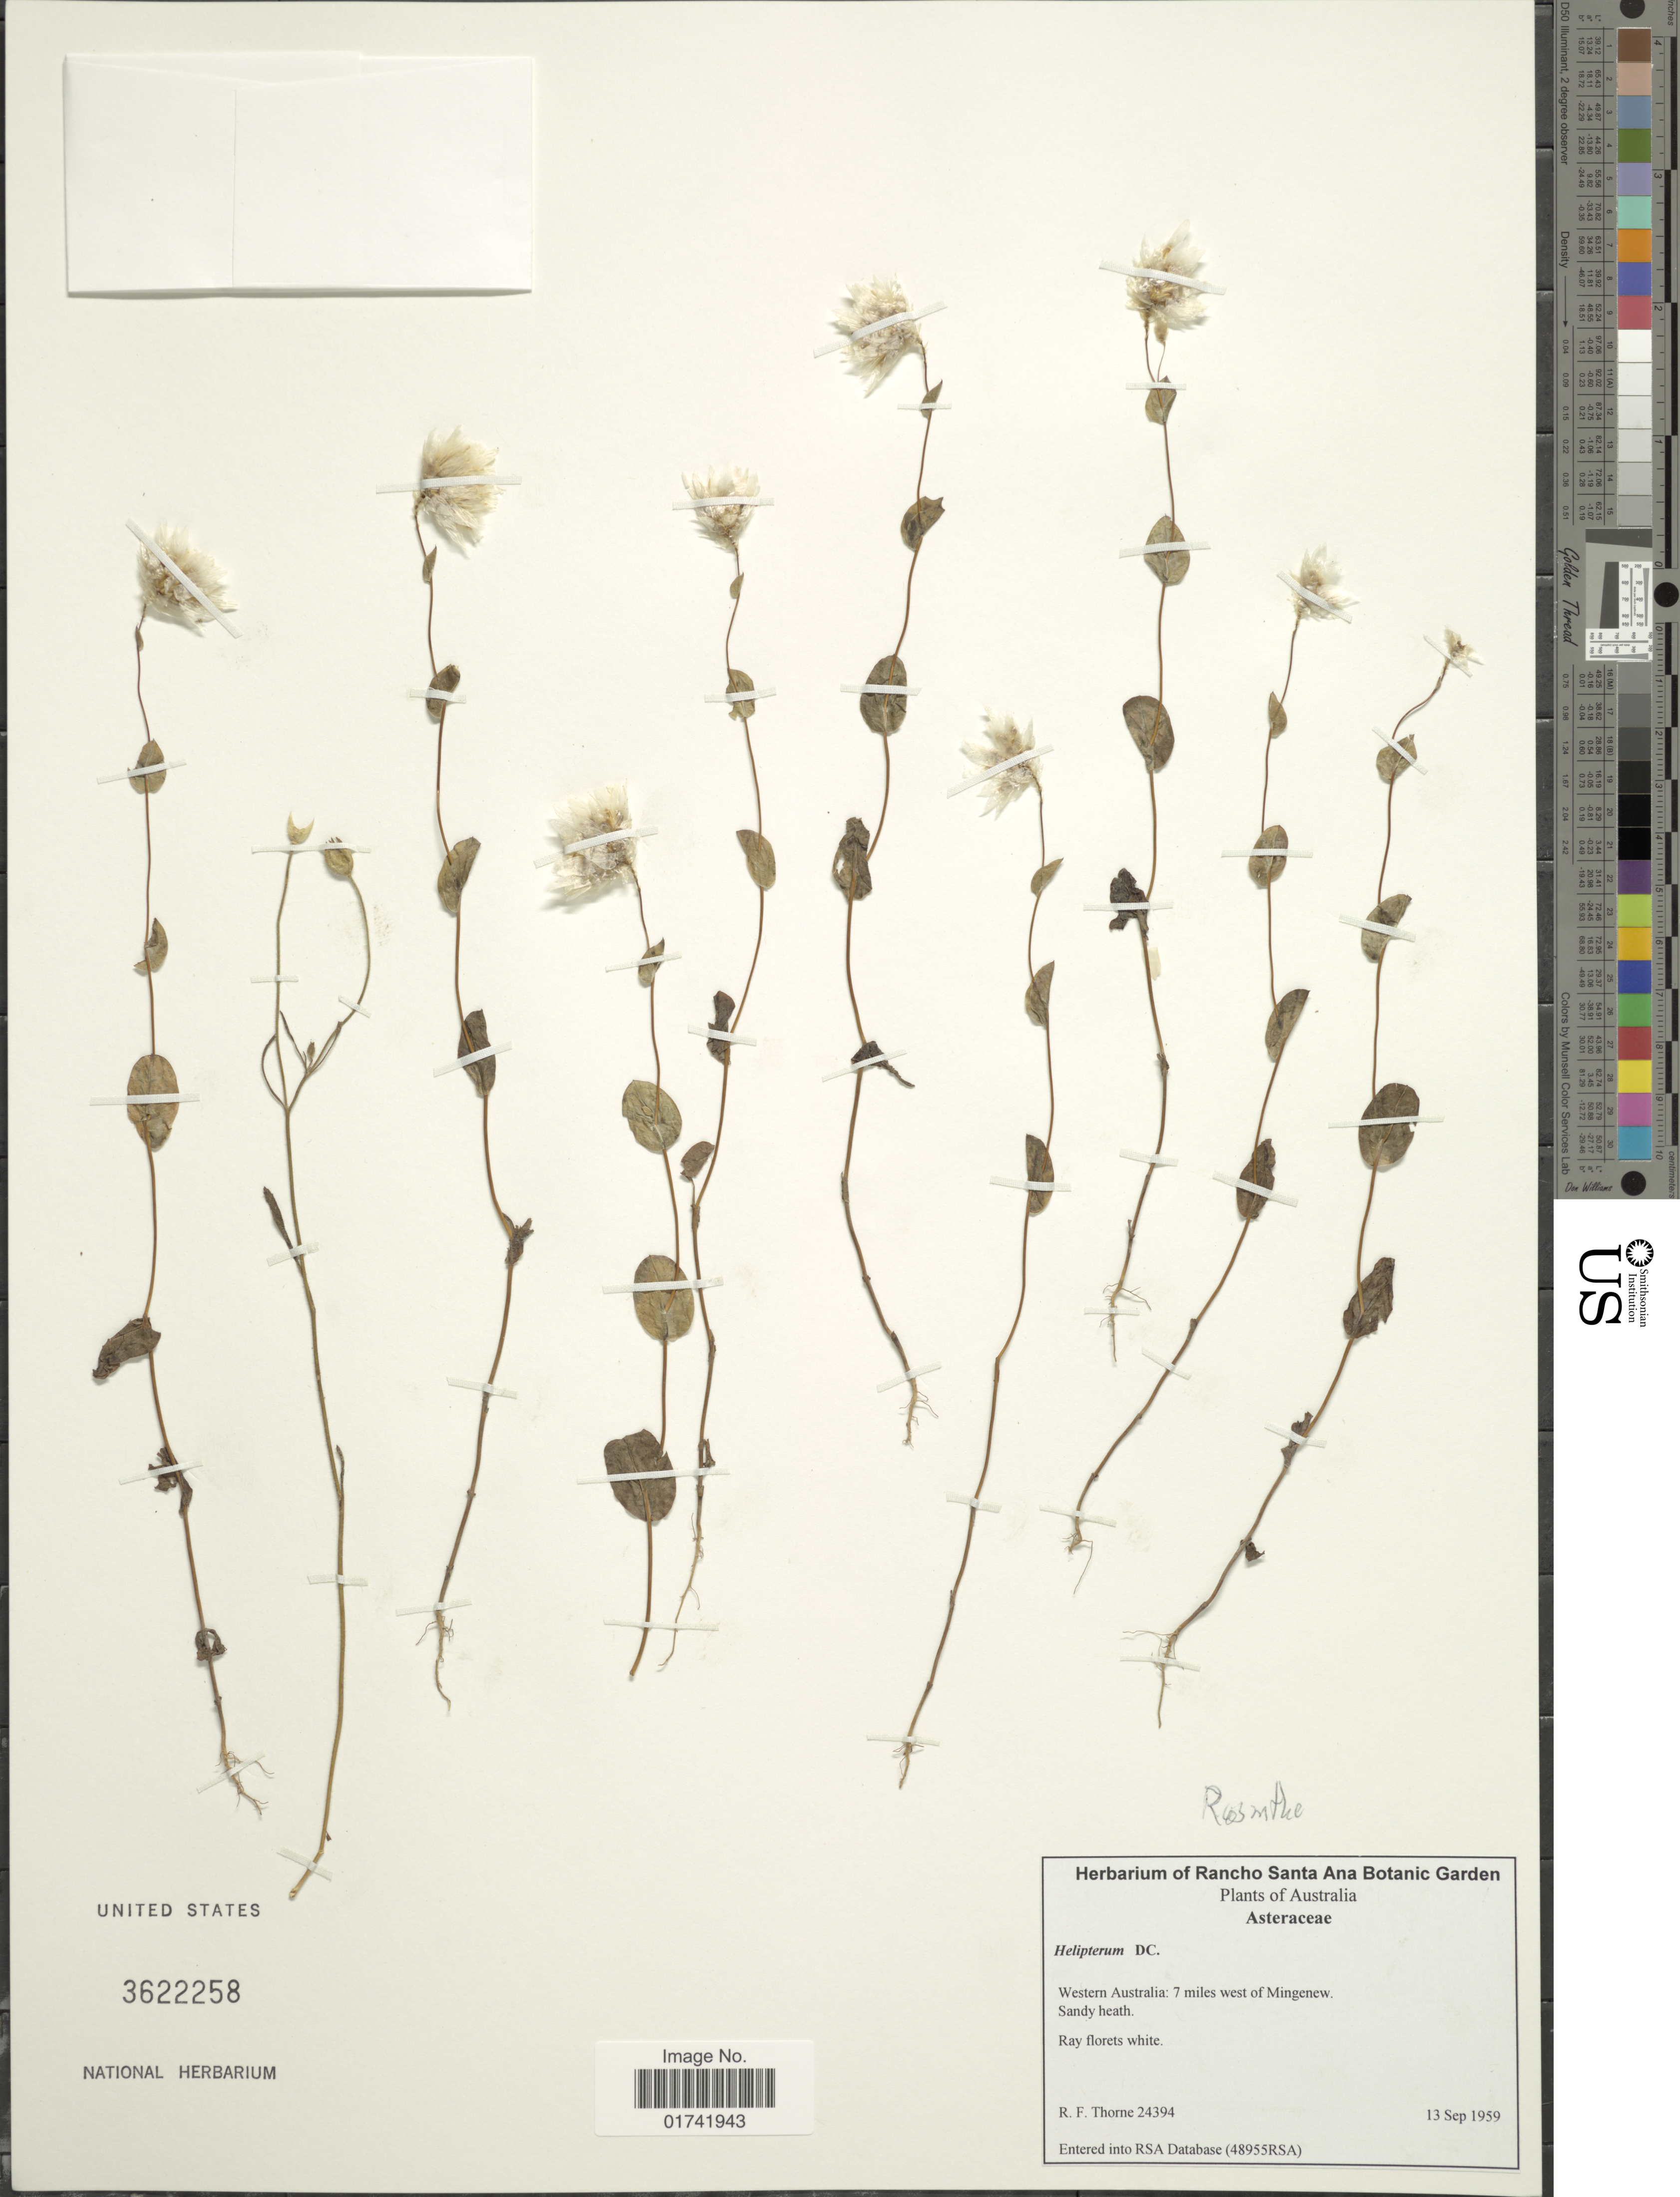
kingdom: Plantae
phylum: Tracheophyta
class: Magnoliopsida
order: Asterales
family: Asteraceae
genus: Helipterum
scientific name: Helipterum sp.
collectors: R. F. Thorne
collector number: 24394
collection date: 1959-09-13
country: Australia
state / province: Western Australia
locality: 7 miles west of Mingenew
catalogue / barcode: US 3622258